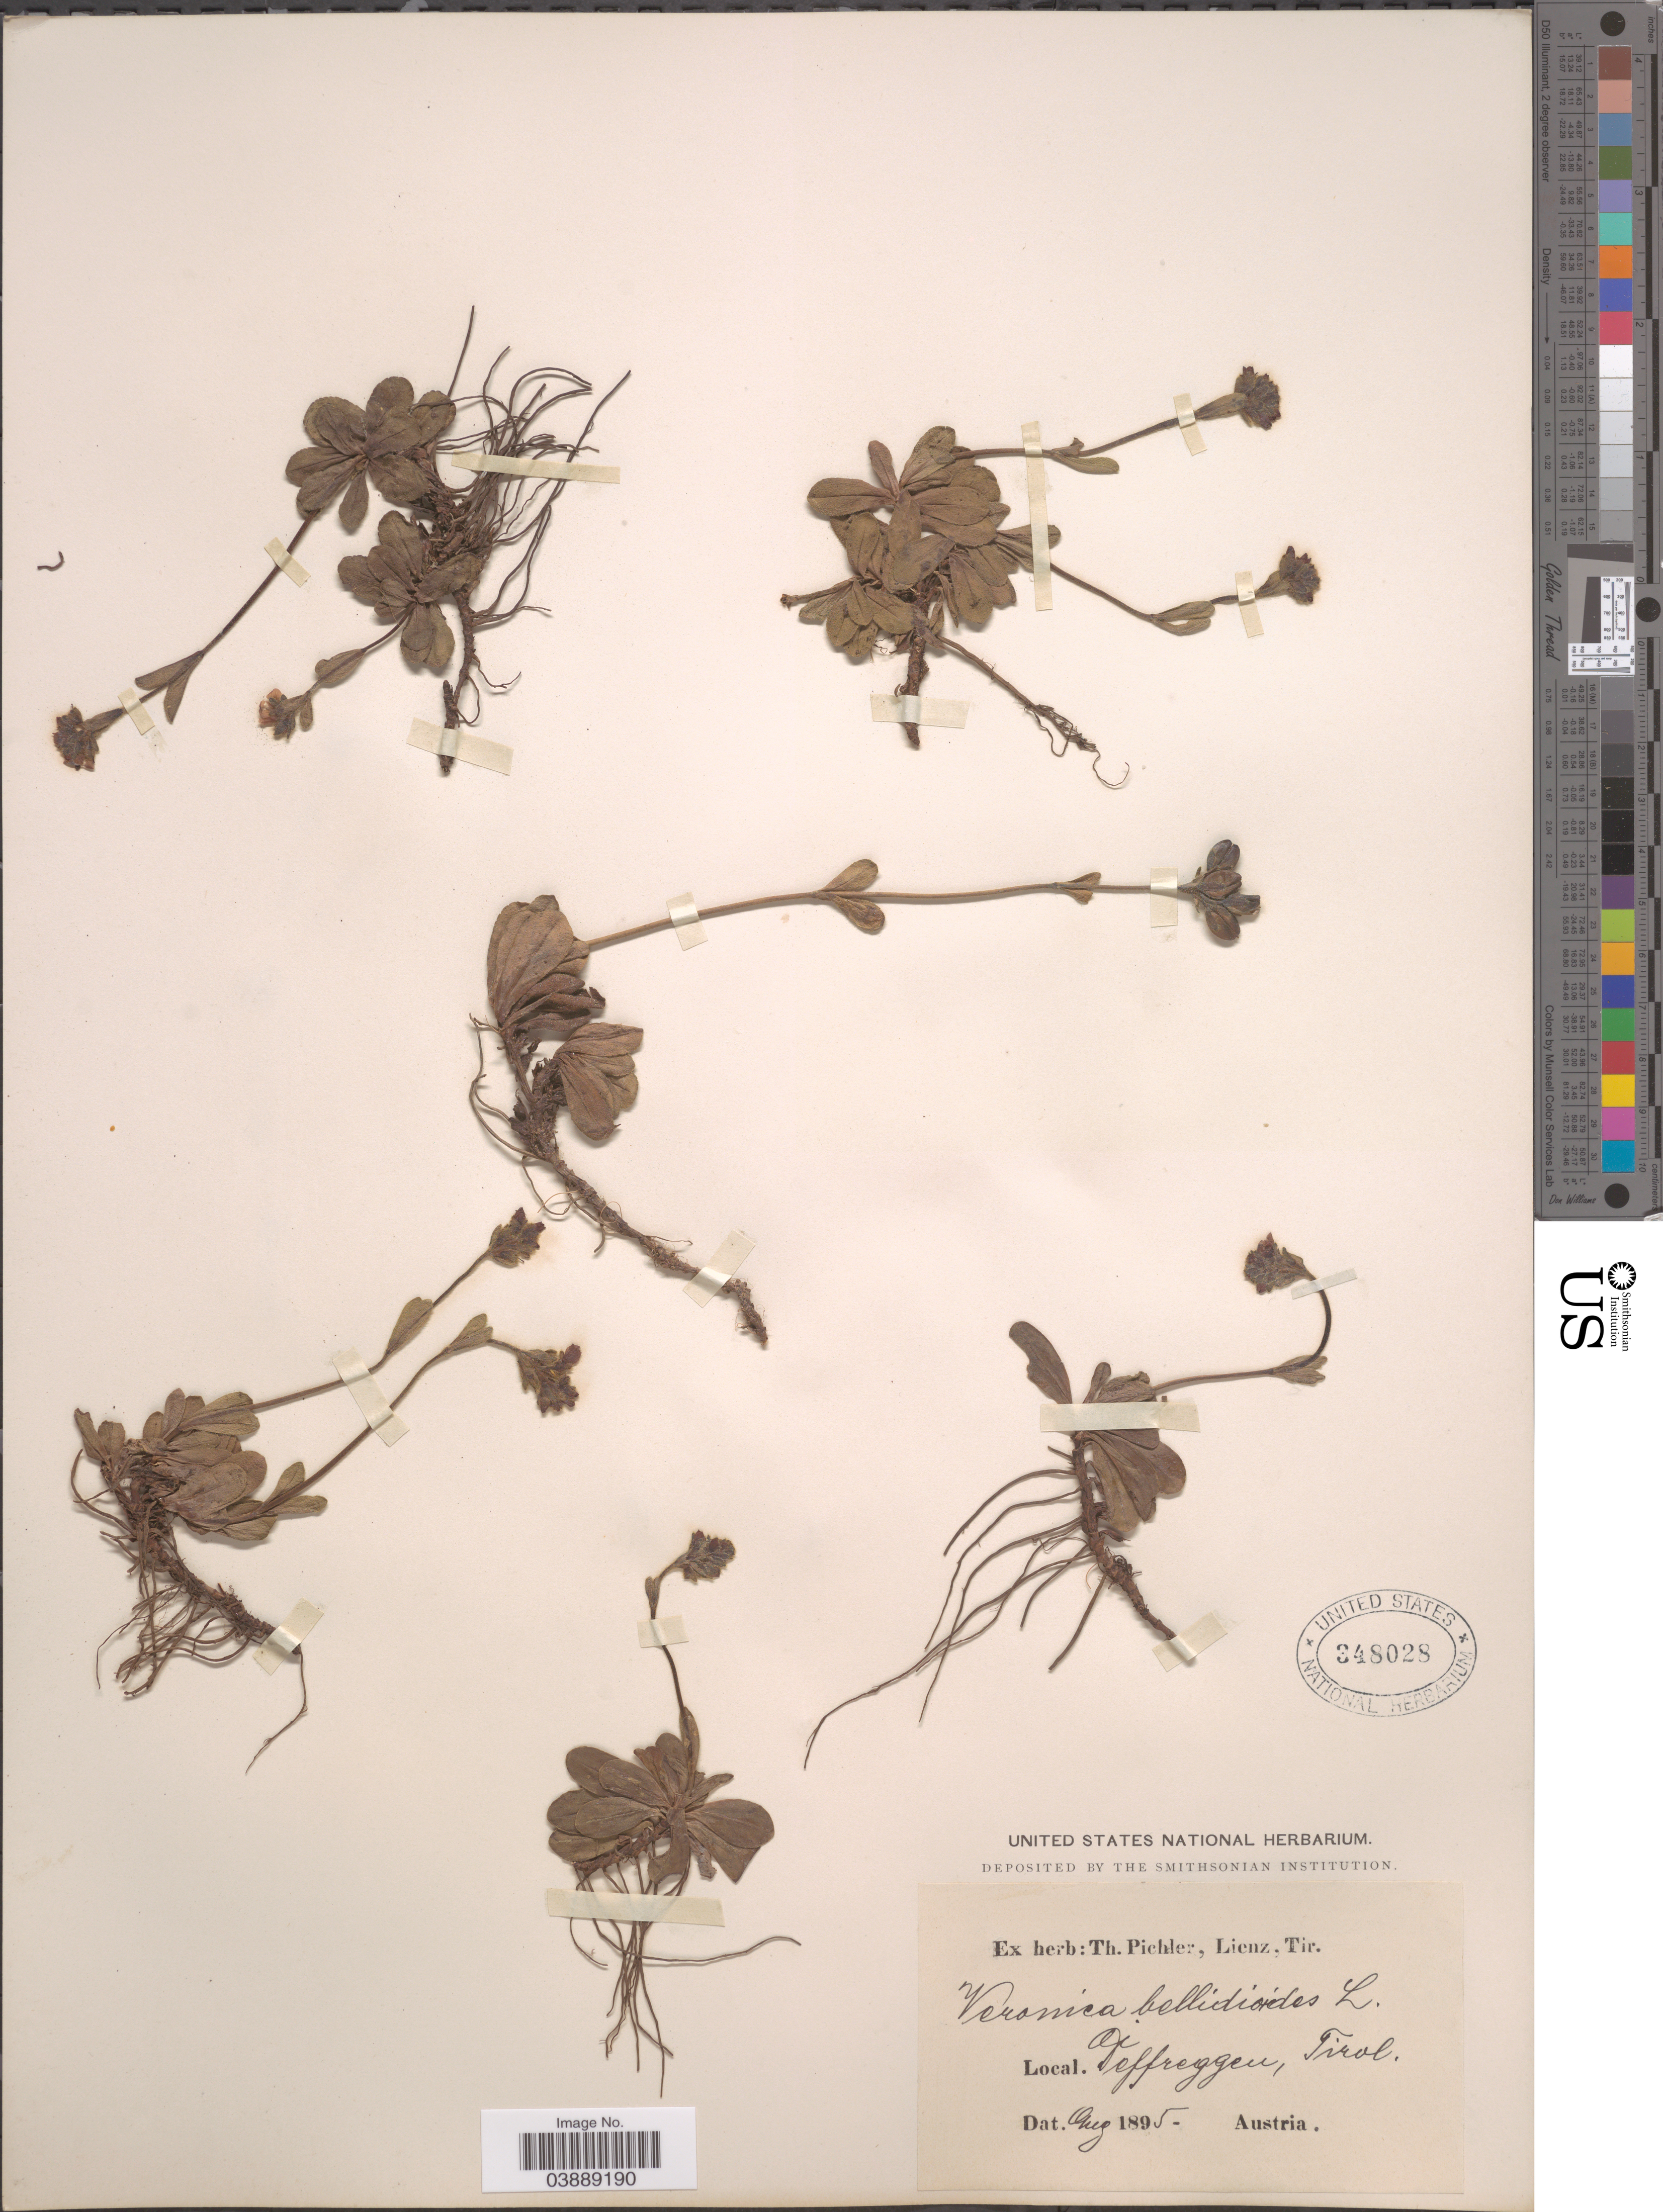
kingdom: Plantae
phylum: Tracheophyta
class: Magnoliopsida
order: Lamiales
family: Plantaginaceae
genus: Veronica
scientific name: Veronica bellidioides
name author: L.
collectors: T. Pichler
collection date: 1895-08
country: Austria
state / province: Tirol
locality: Deffreggen.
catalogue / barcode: US 348028